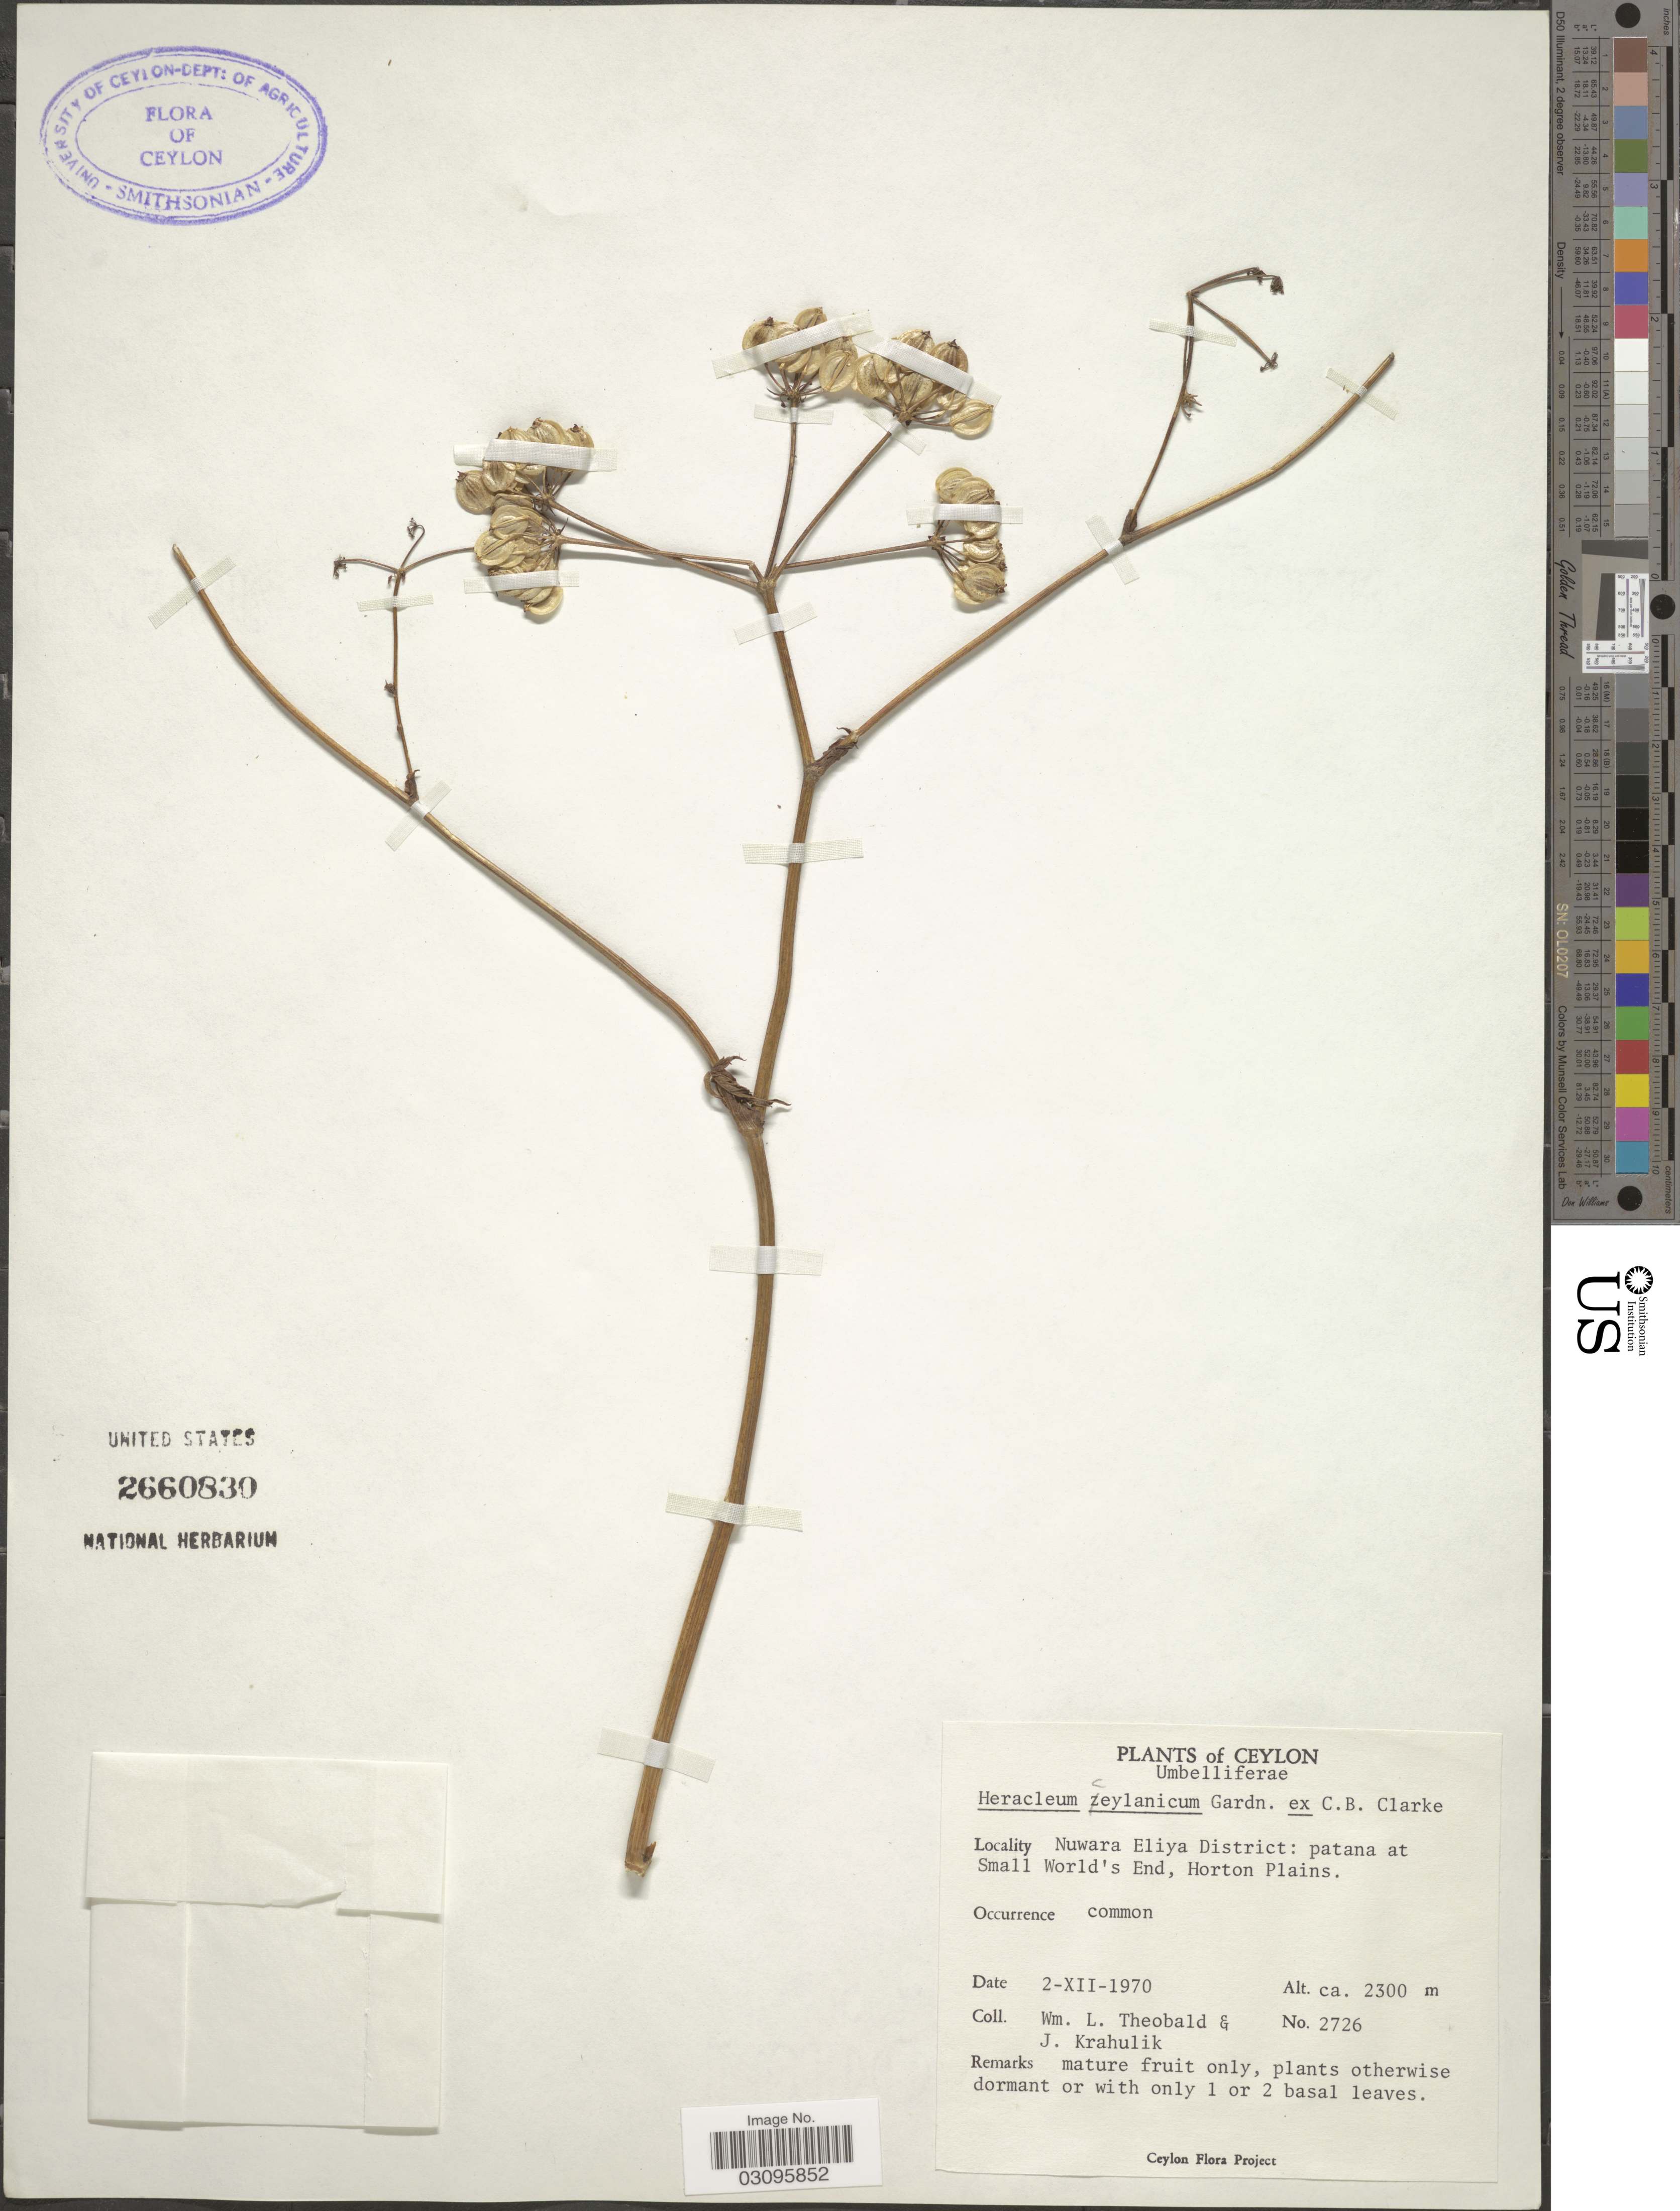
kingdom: Plantae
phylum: Tracheophyta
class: Magnoliopsida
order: Apiales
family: Apiaceae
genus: Heracleum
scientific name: Heracleum ceylanicum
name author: Gardner ex C.B. Clarke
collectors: W. L. Theobald & J. Krahulik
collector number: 2726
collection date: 1970-12-02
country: Sri Lanka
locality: Ceylon. Nuwara Eliya District: patana at Small World's End, Horton Plains.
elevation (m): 2300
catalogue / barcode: US 2660830